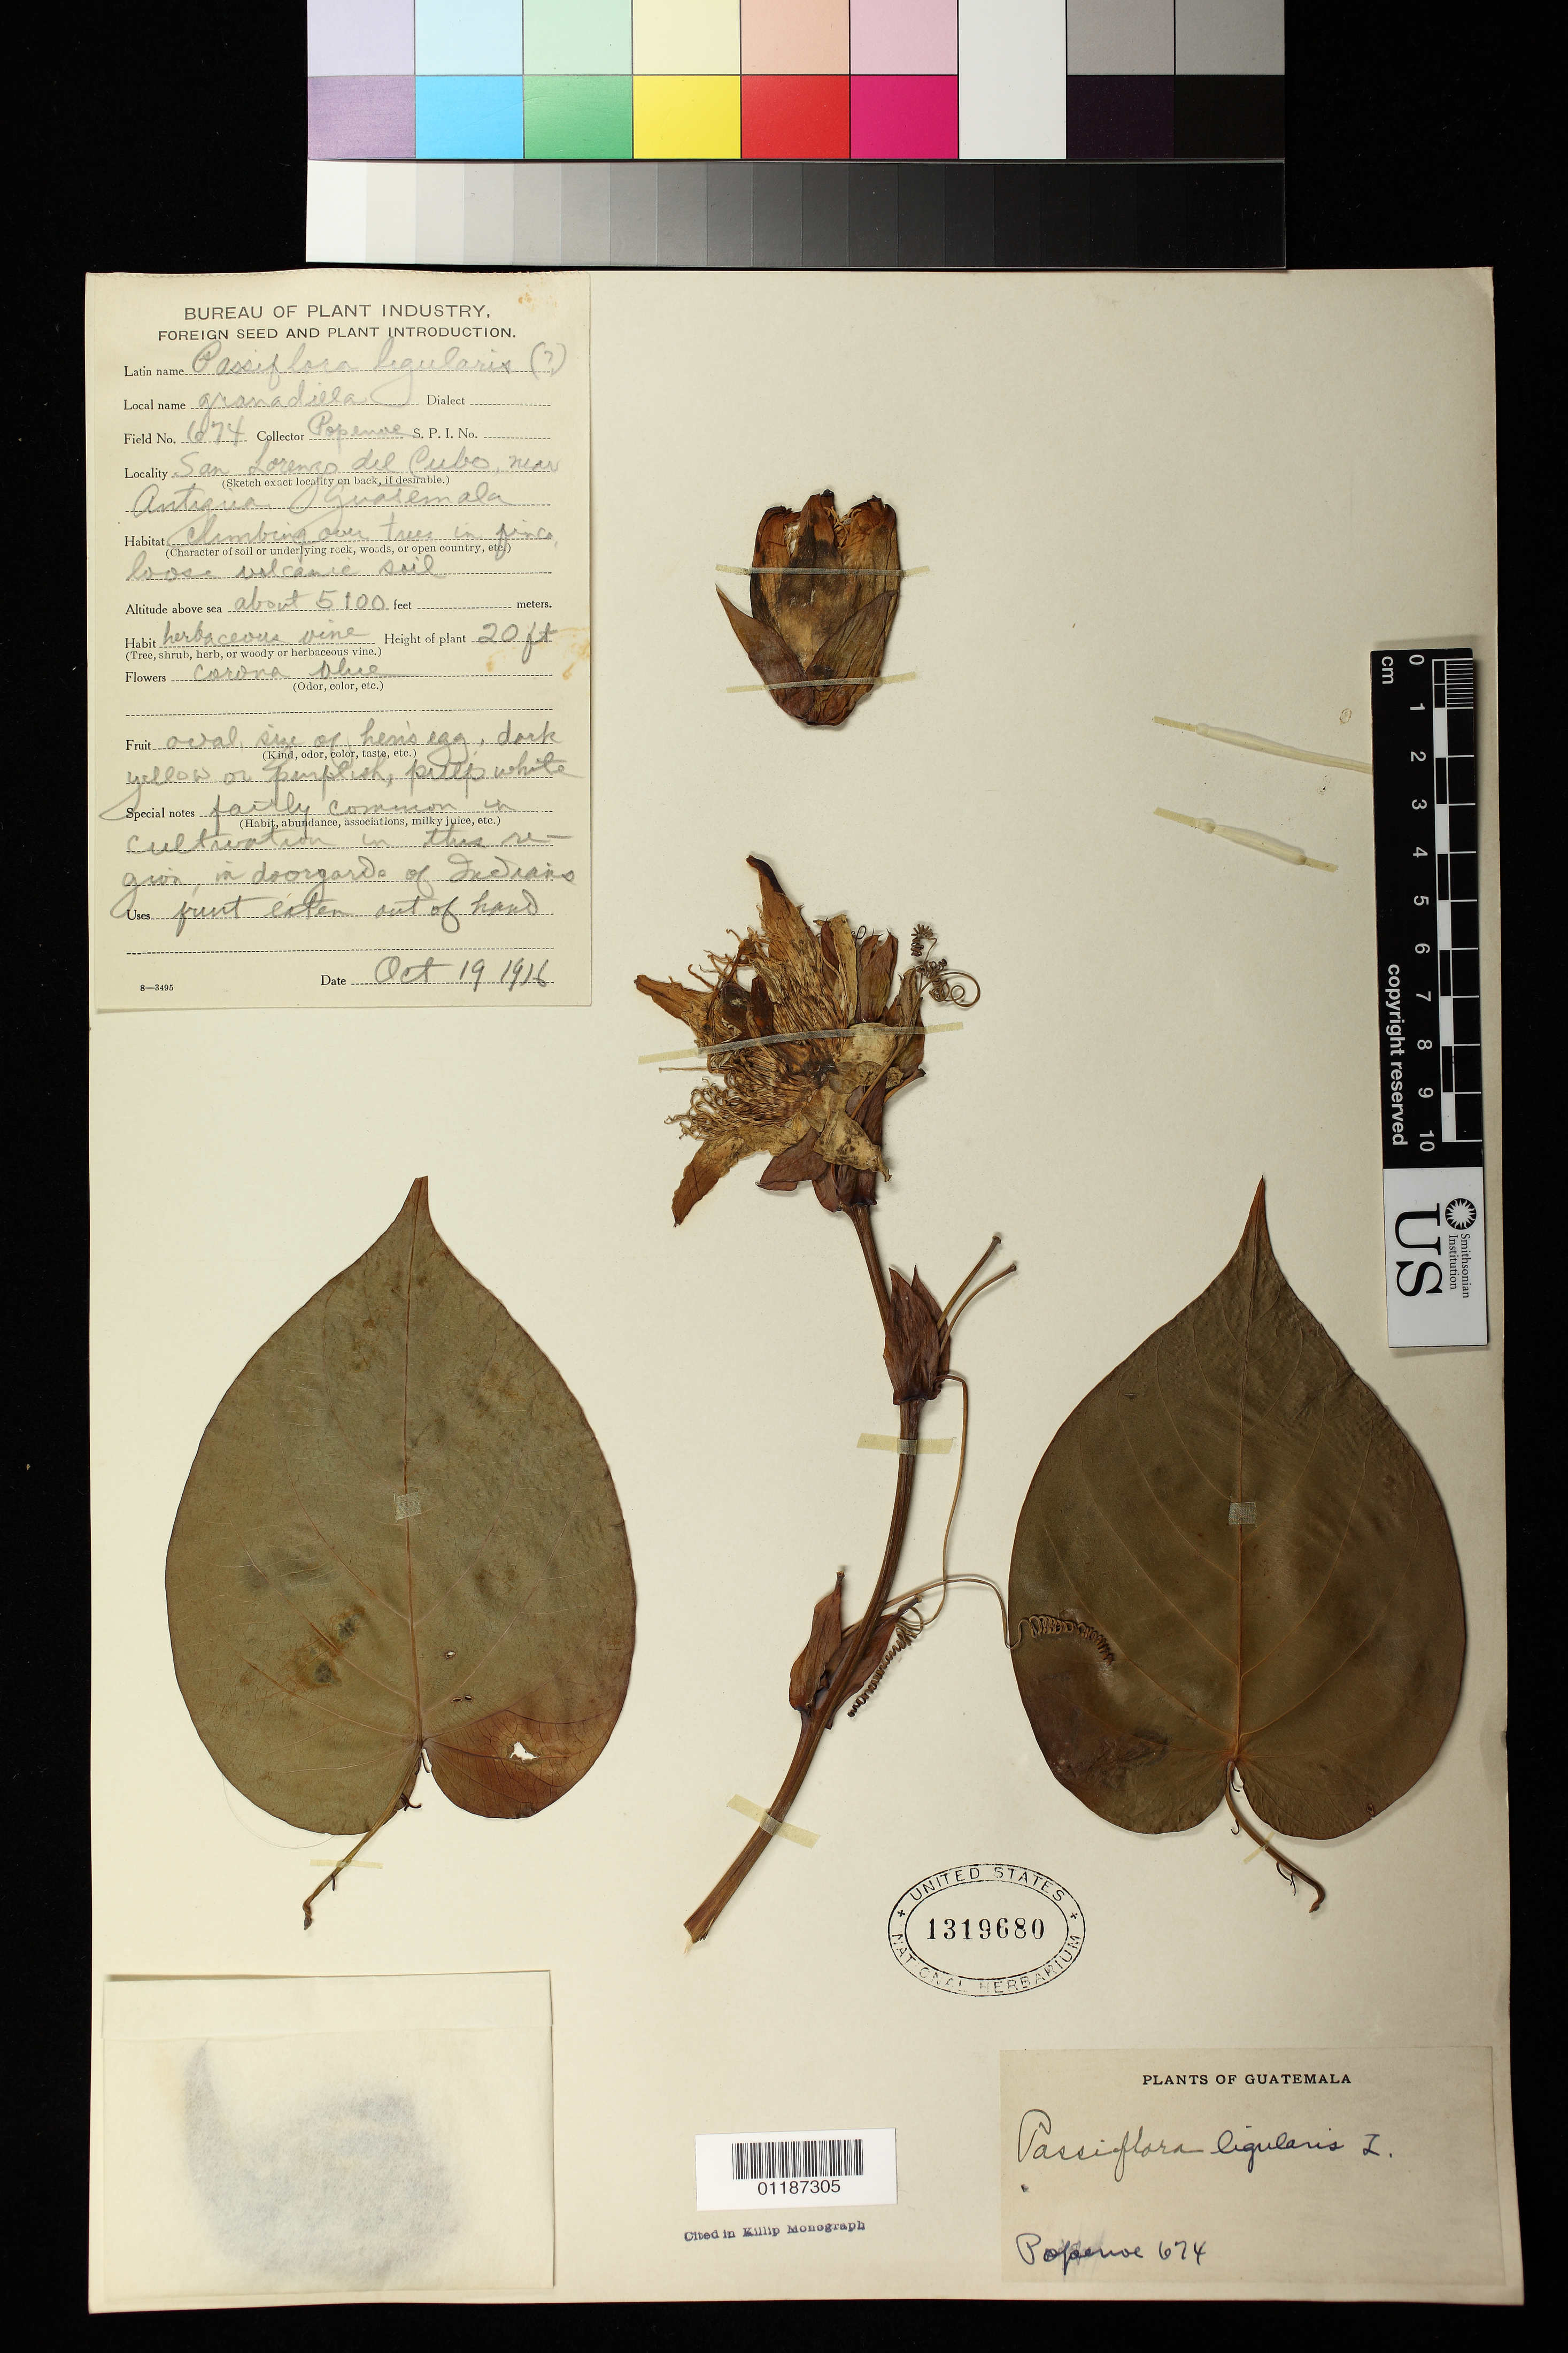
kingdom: Plantae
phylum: Tracheophyta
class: Magnoliopsida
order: Malpighiales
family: Passifloraceae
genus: Passiflora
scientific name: Passiflora ligularis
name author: Juss.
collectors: F. W. Popenoe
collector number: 674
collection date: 1916-10-19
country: Guatemala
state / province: Sacatepéquez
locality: San Lorenzo del [el] Cubo, near Antigua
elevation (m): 1554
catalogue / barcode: US 1319680